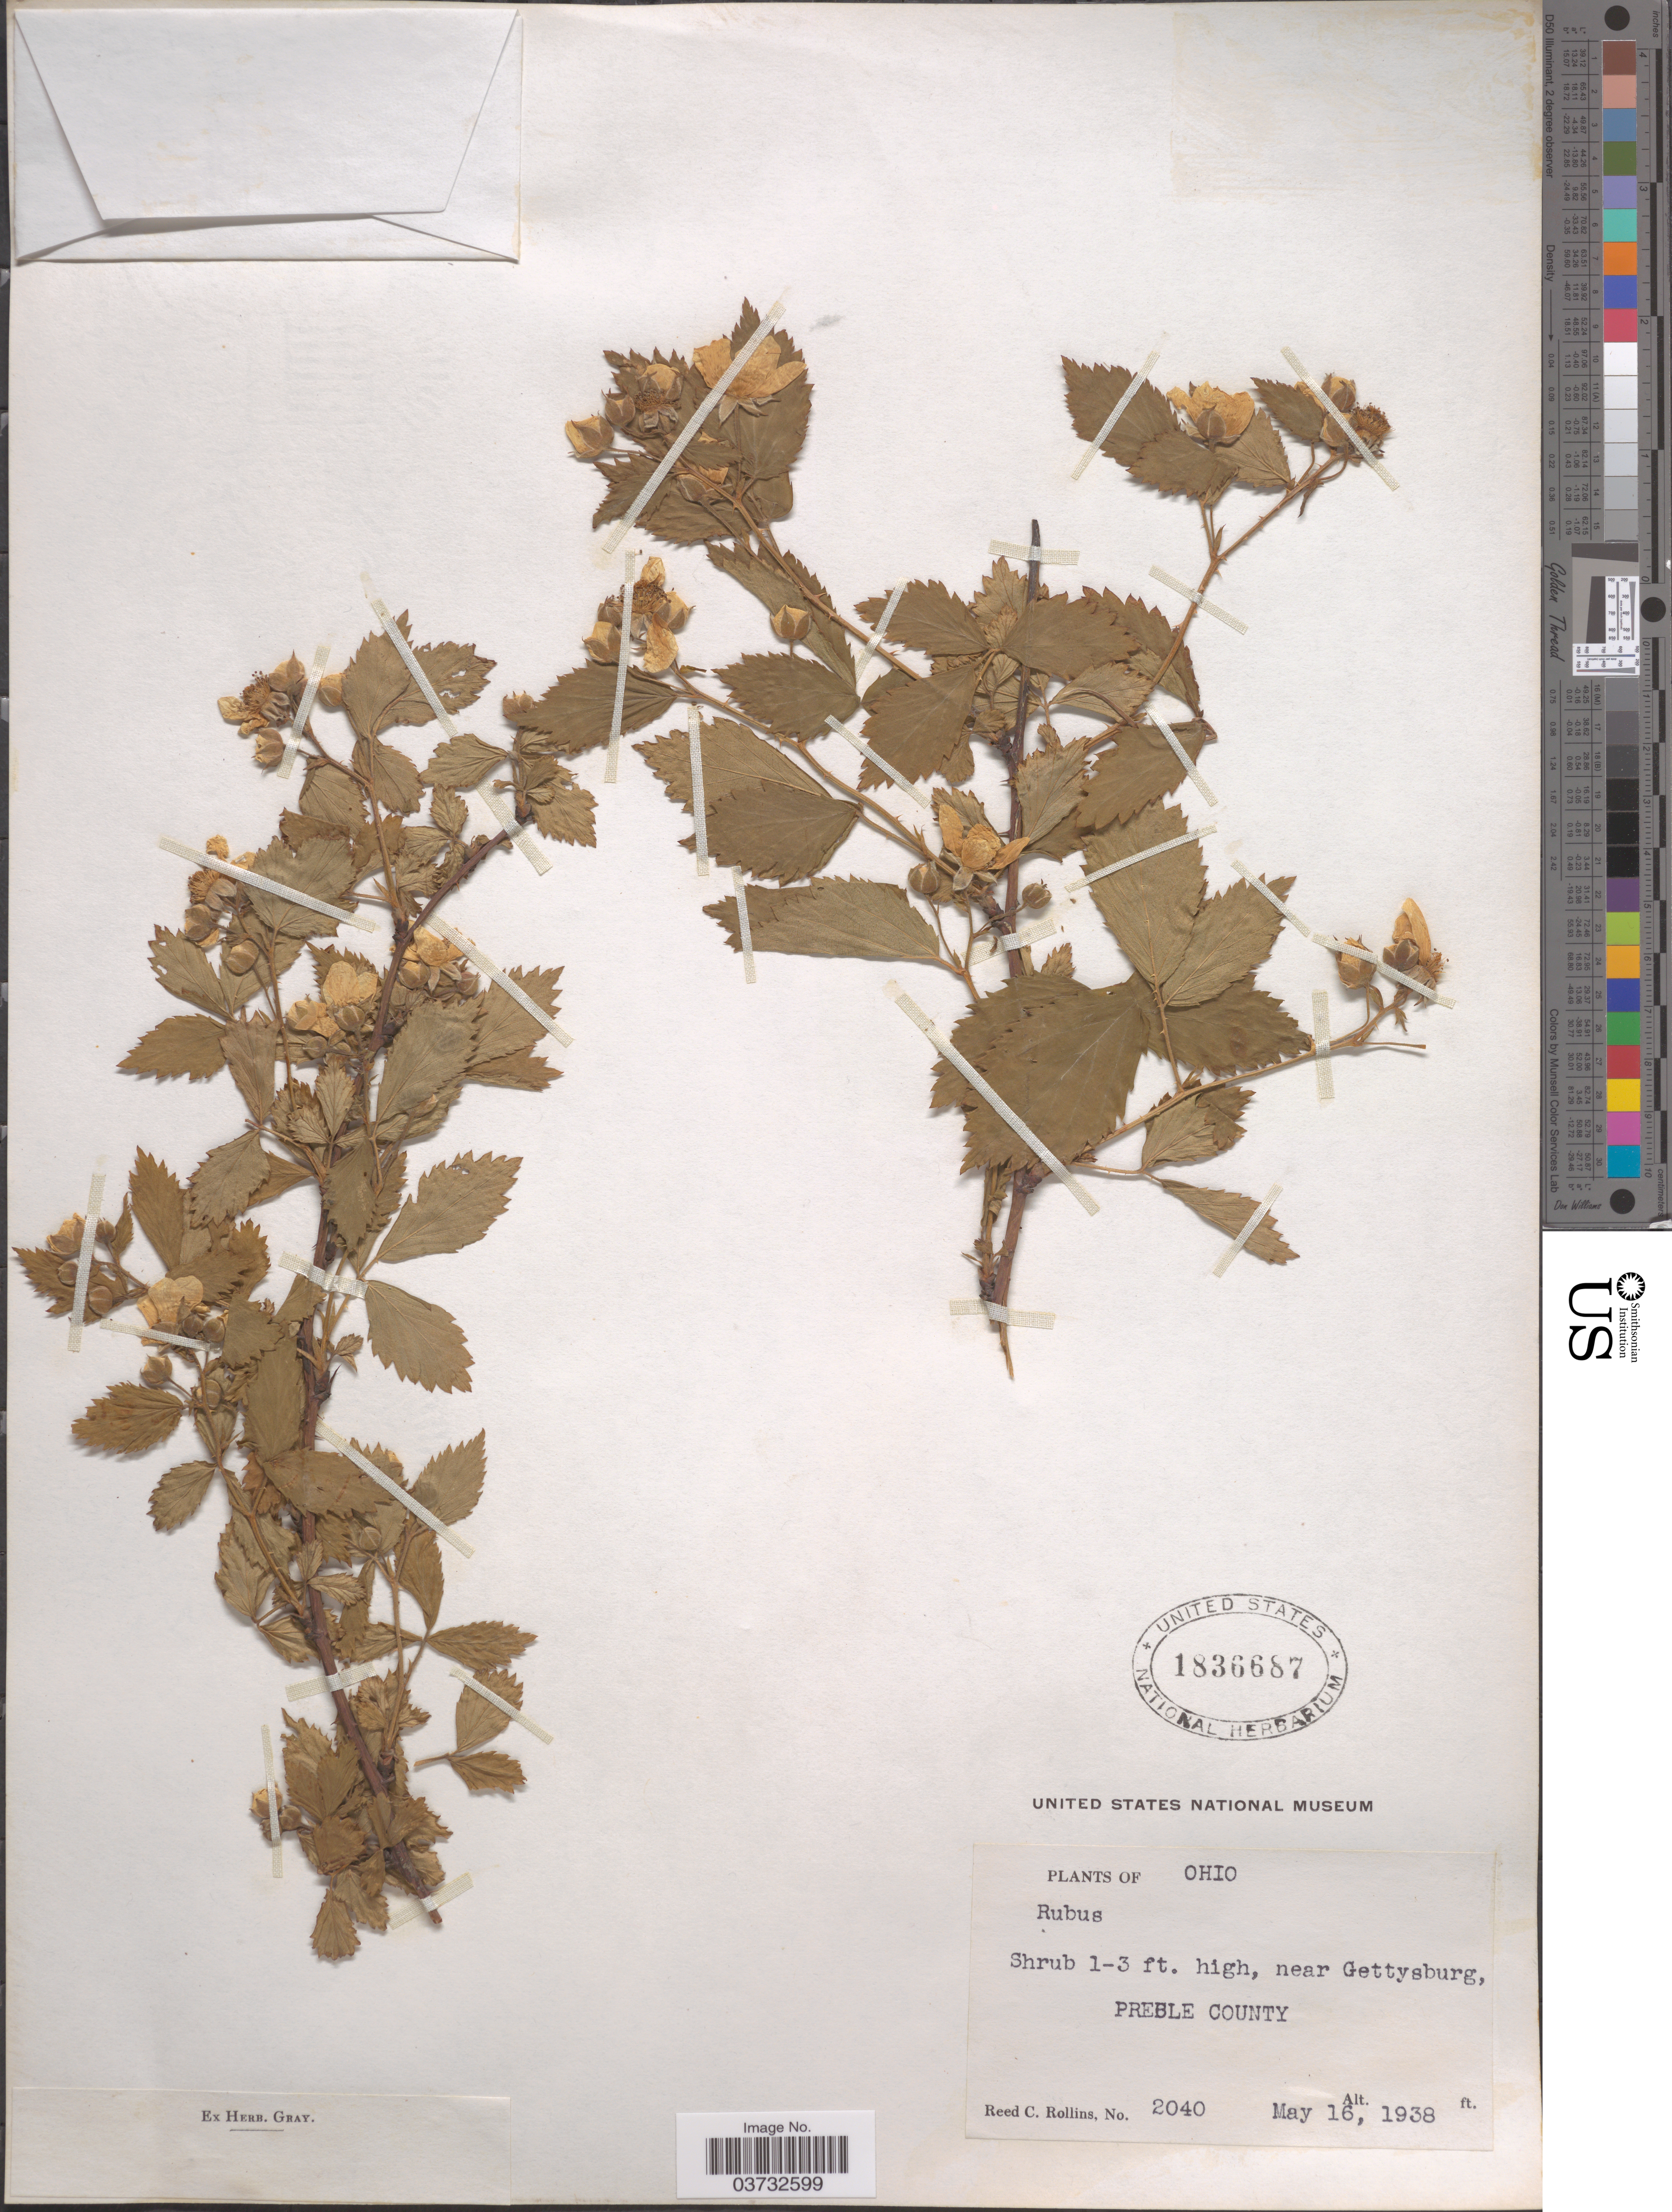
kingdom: Plantae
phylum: Tracheophyta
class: Magnoliopsida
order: Rosales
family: Rosaceae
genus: Rubus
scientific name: Rubus sp.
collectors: R. C. Rollins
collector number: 2040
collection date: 1938-05-16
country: United States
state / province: Ohio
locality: Near Gettysburg, Preble County.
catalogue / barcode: US 1836687